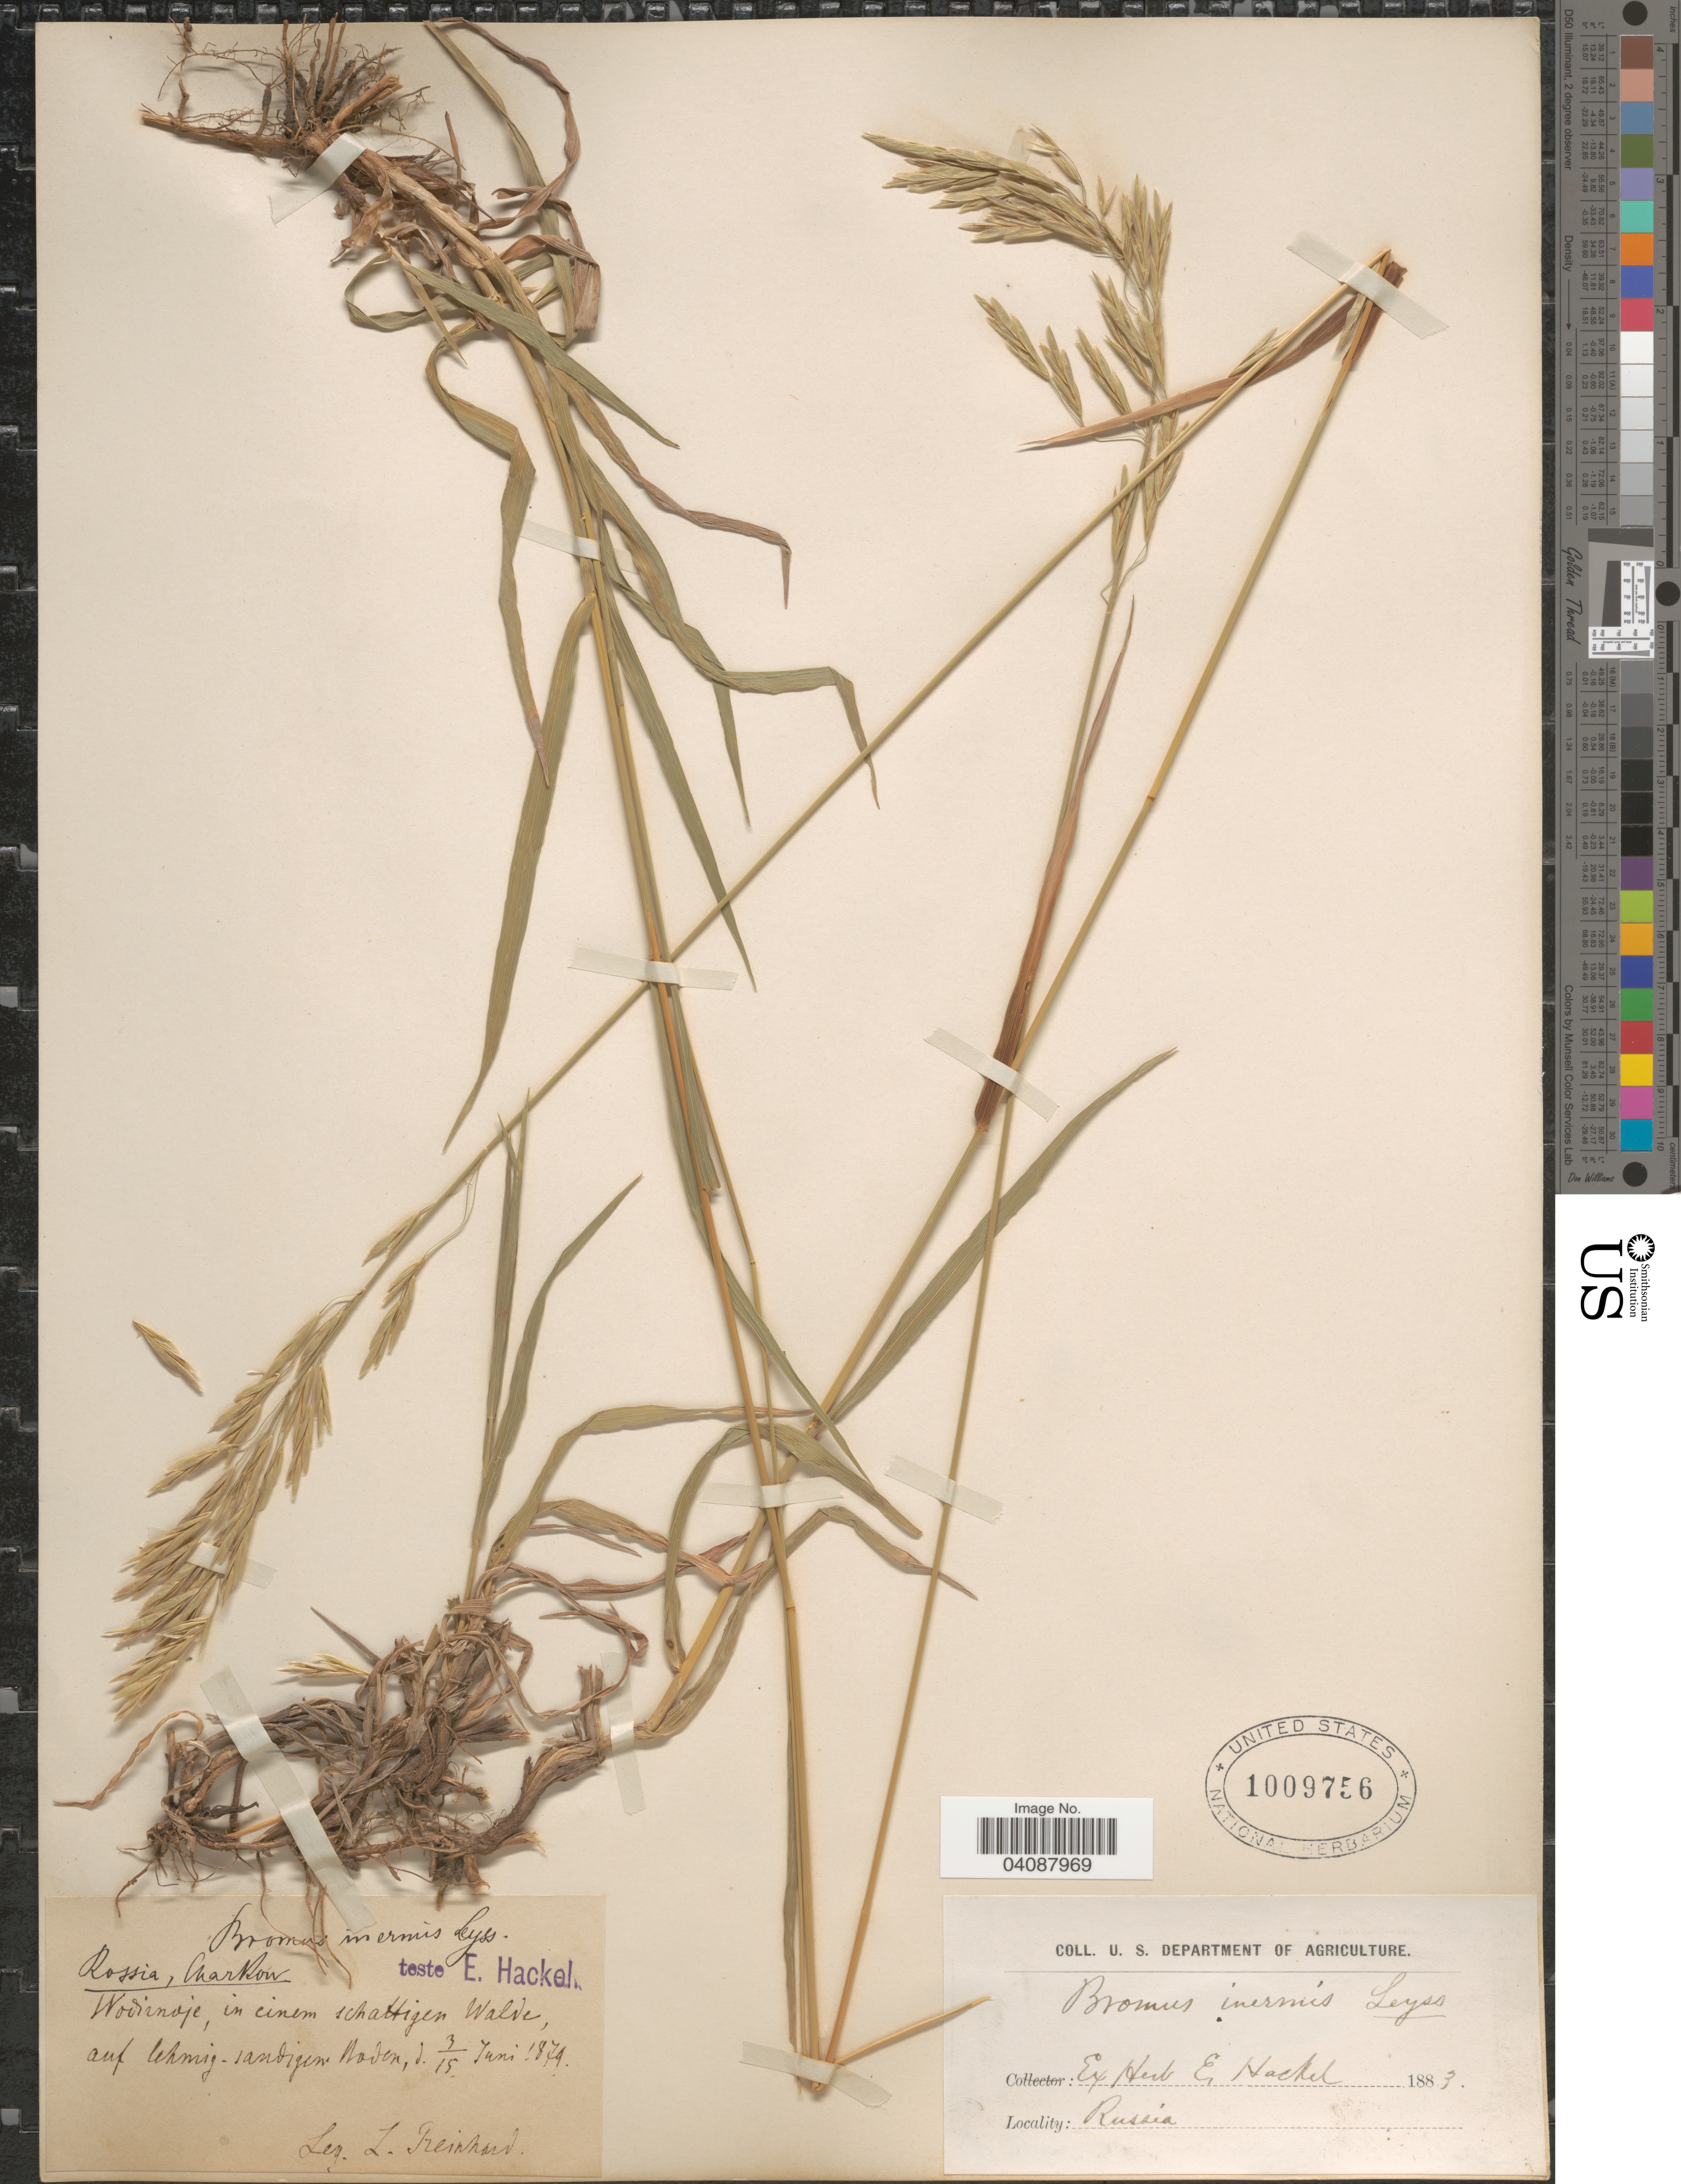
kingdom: Plantae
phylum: Tracheophyta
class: Liliopsida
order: Poales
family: Poaceae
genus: Bromus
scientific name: Bromus inermis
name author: Leyss.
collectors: L. Reinhard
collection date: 1874-06-03/1874-06-15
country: Ukraine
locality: Rossia, Charkow. Wodirnoje [interpreted], in cinem schattigen Walde. Noden [interpreted].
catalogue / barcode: US 1009756